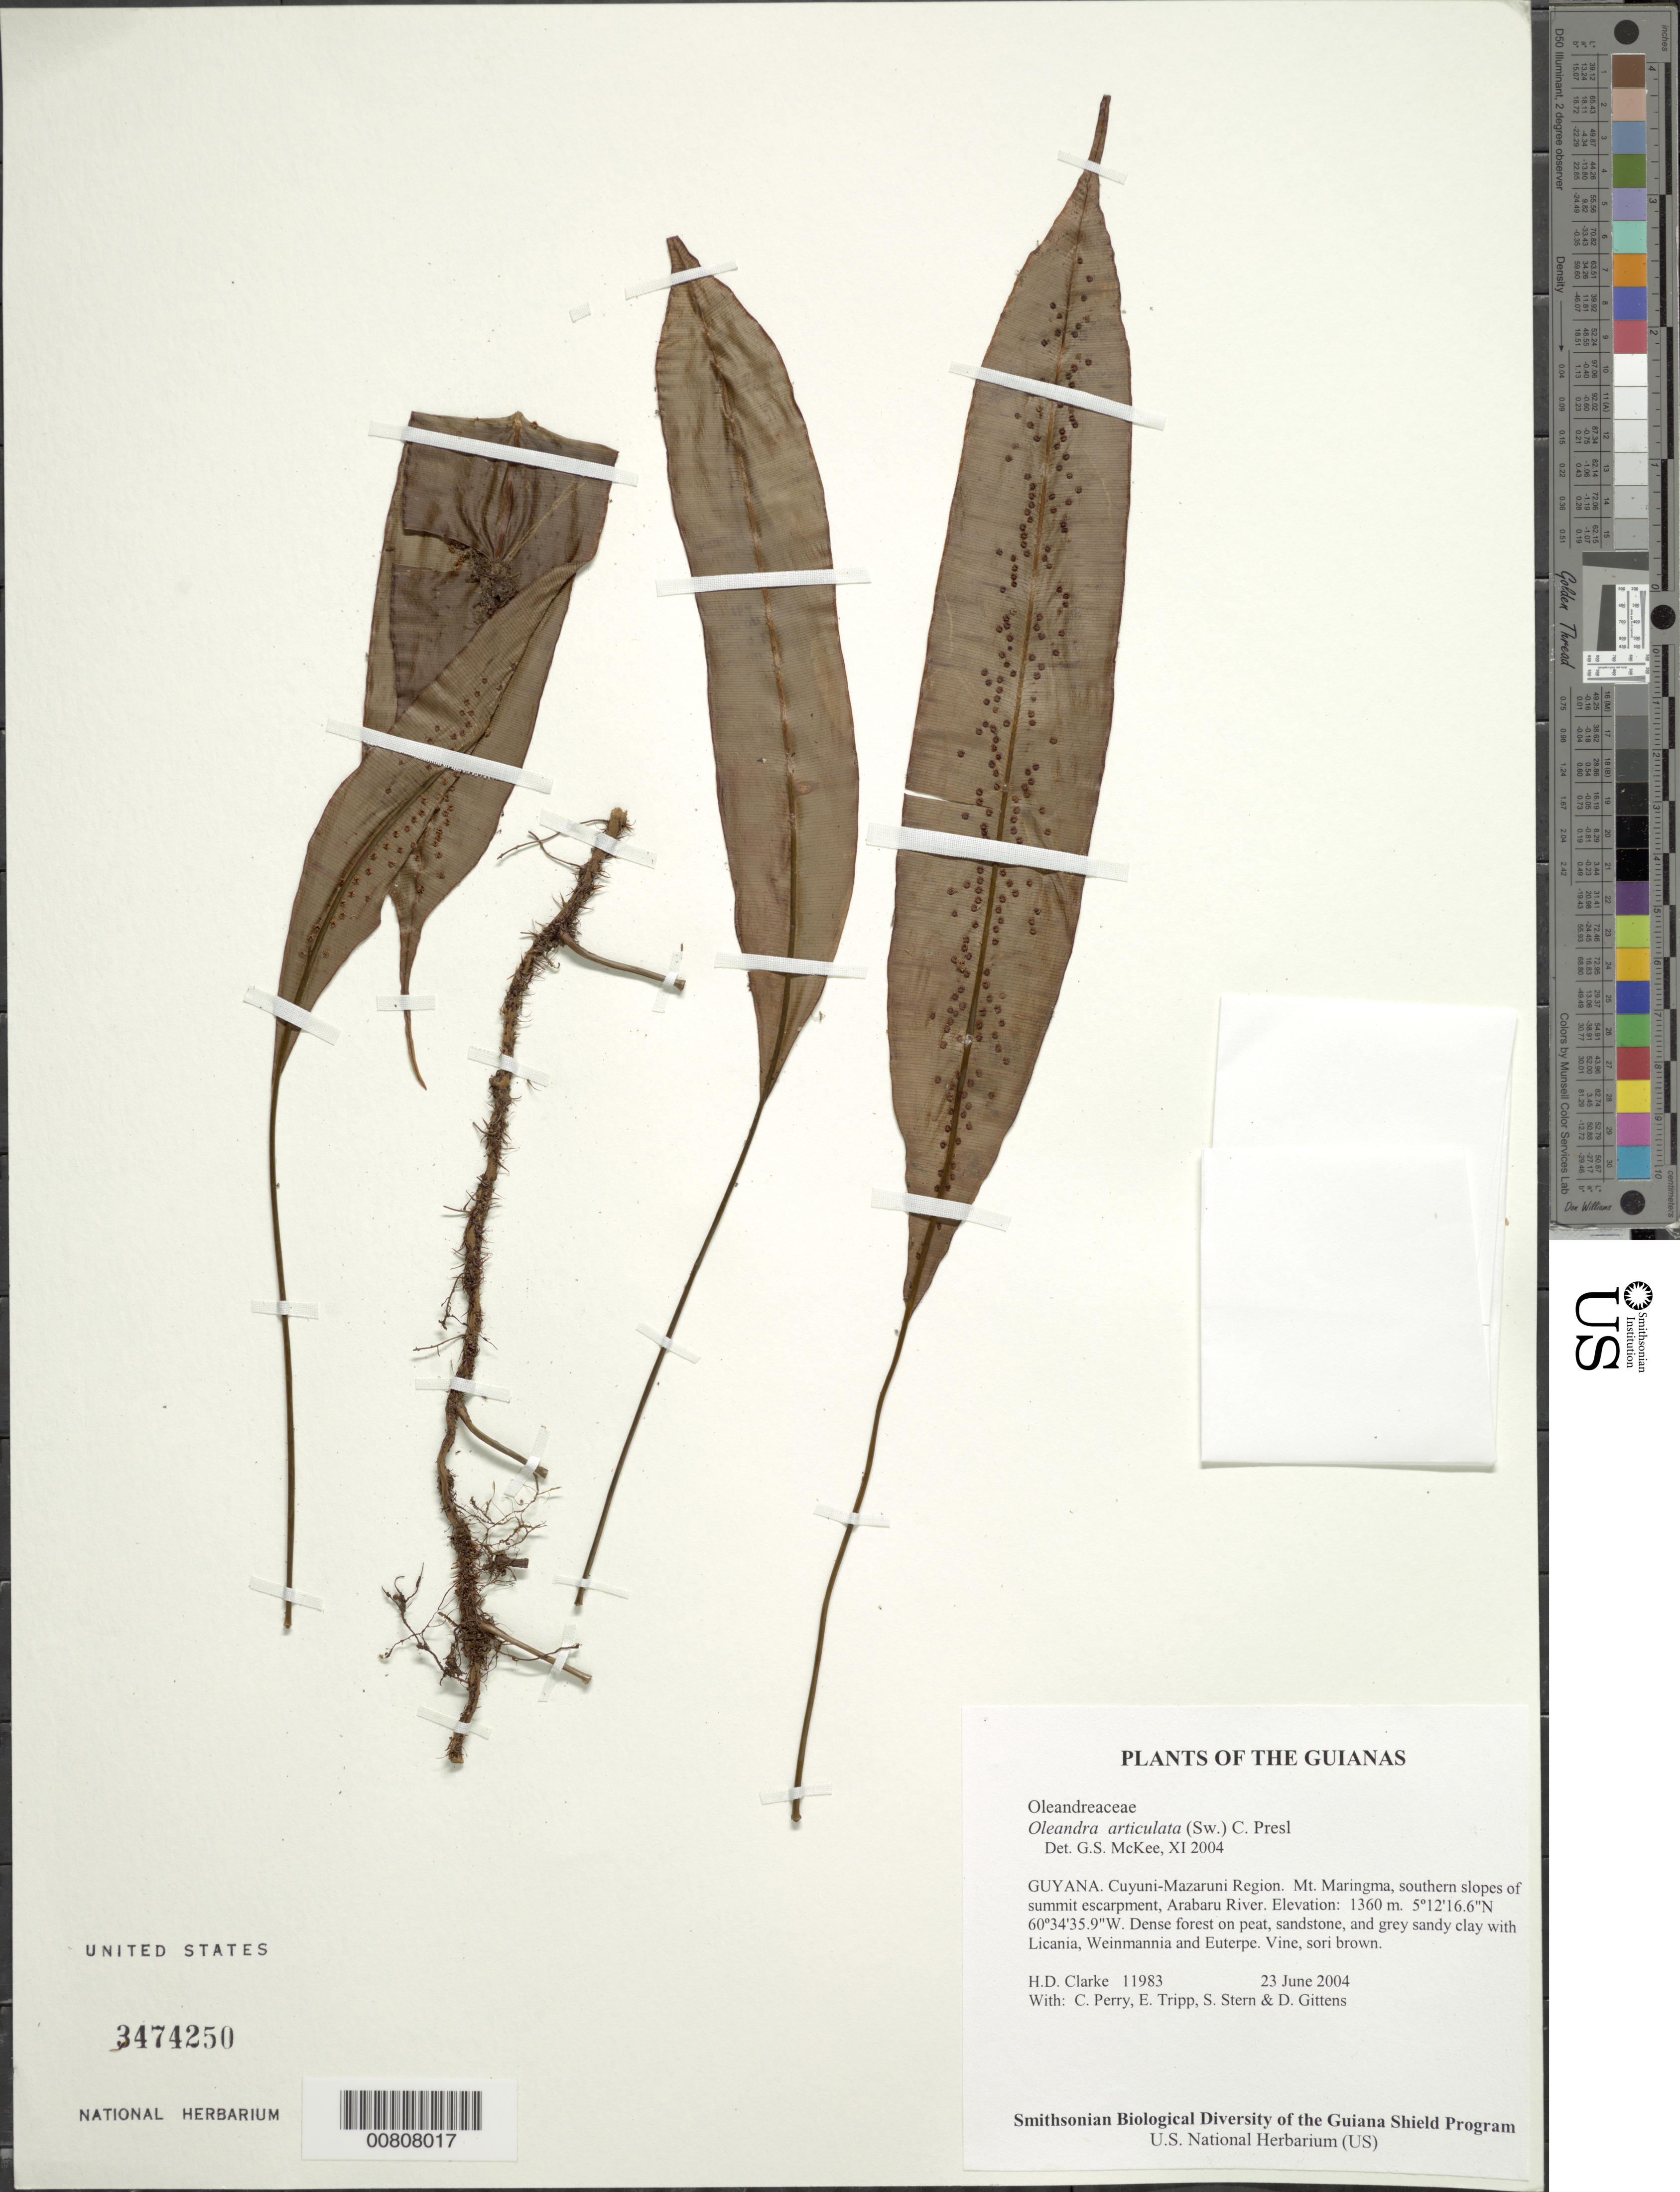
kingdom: Plantae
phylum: Tracheophyta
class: Polypodiopsida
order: Polypodiales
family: Oleandraceae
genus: Oleandra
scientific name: Oleandra articulata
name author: (Sw.) C. Presl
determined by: McKee, G. S., (US), NMNH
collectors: H. D. Clarke, C. Perry, E. Tripp, S. R. Stern & D. Gittens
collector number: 11983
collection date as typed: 23 June 2004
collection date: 2004-06-23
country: Guyana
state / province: Cuyuni-Mazaruni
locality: Mt. Maringma, southern slopes of summit escarpment, Arabaru River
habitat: Dense forest on peat, sandstone, and grey sandy clay with Licania, Weinmannia and Euterpe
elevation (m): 1360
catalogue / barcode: US 3474250